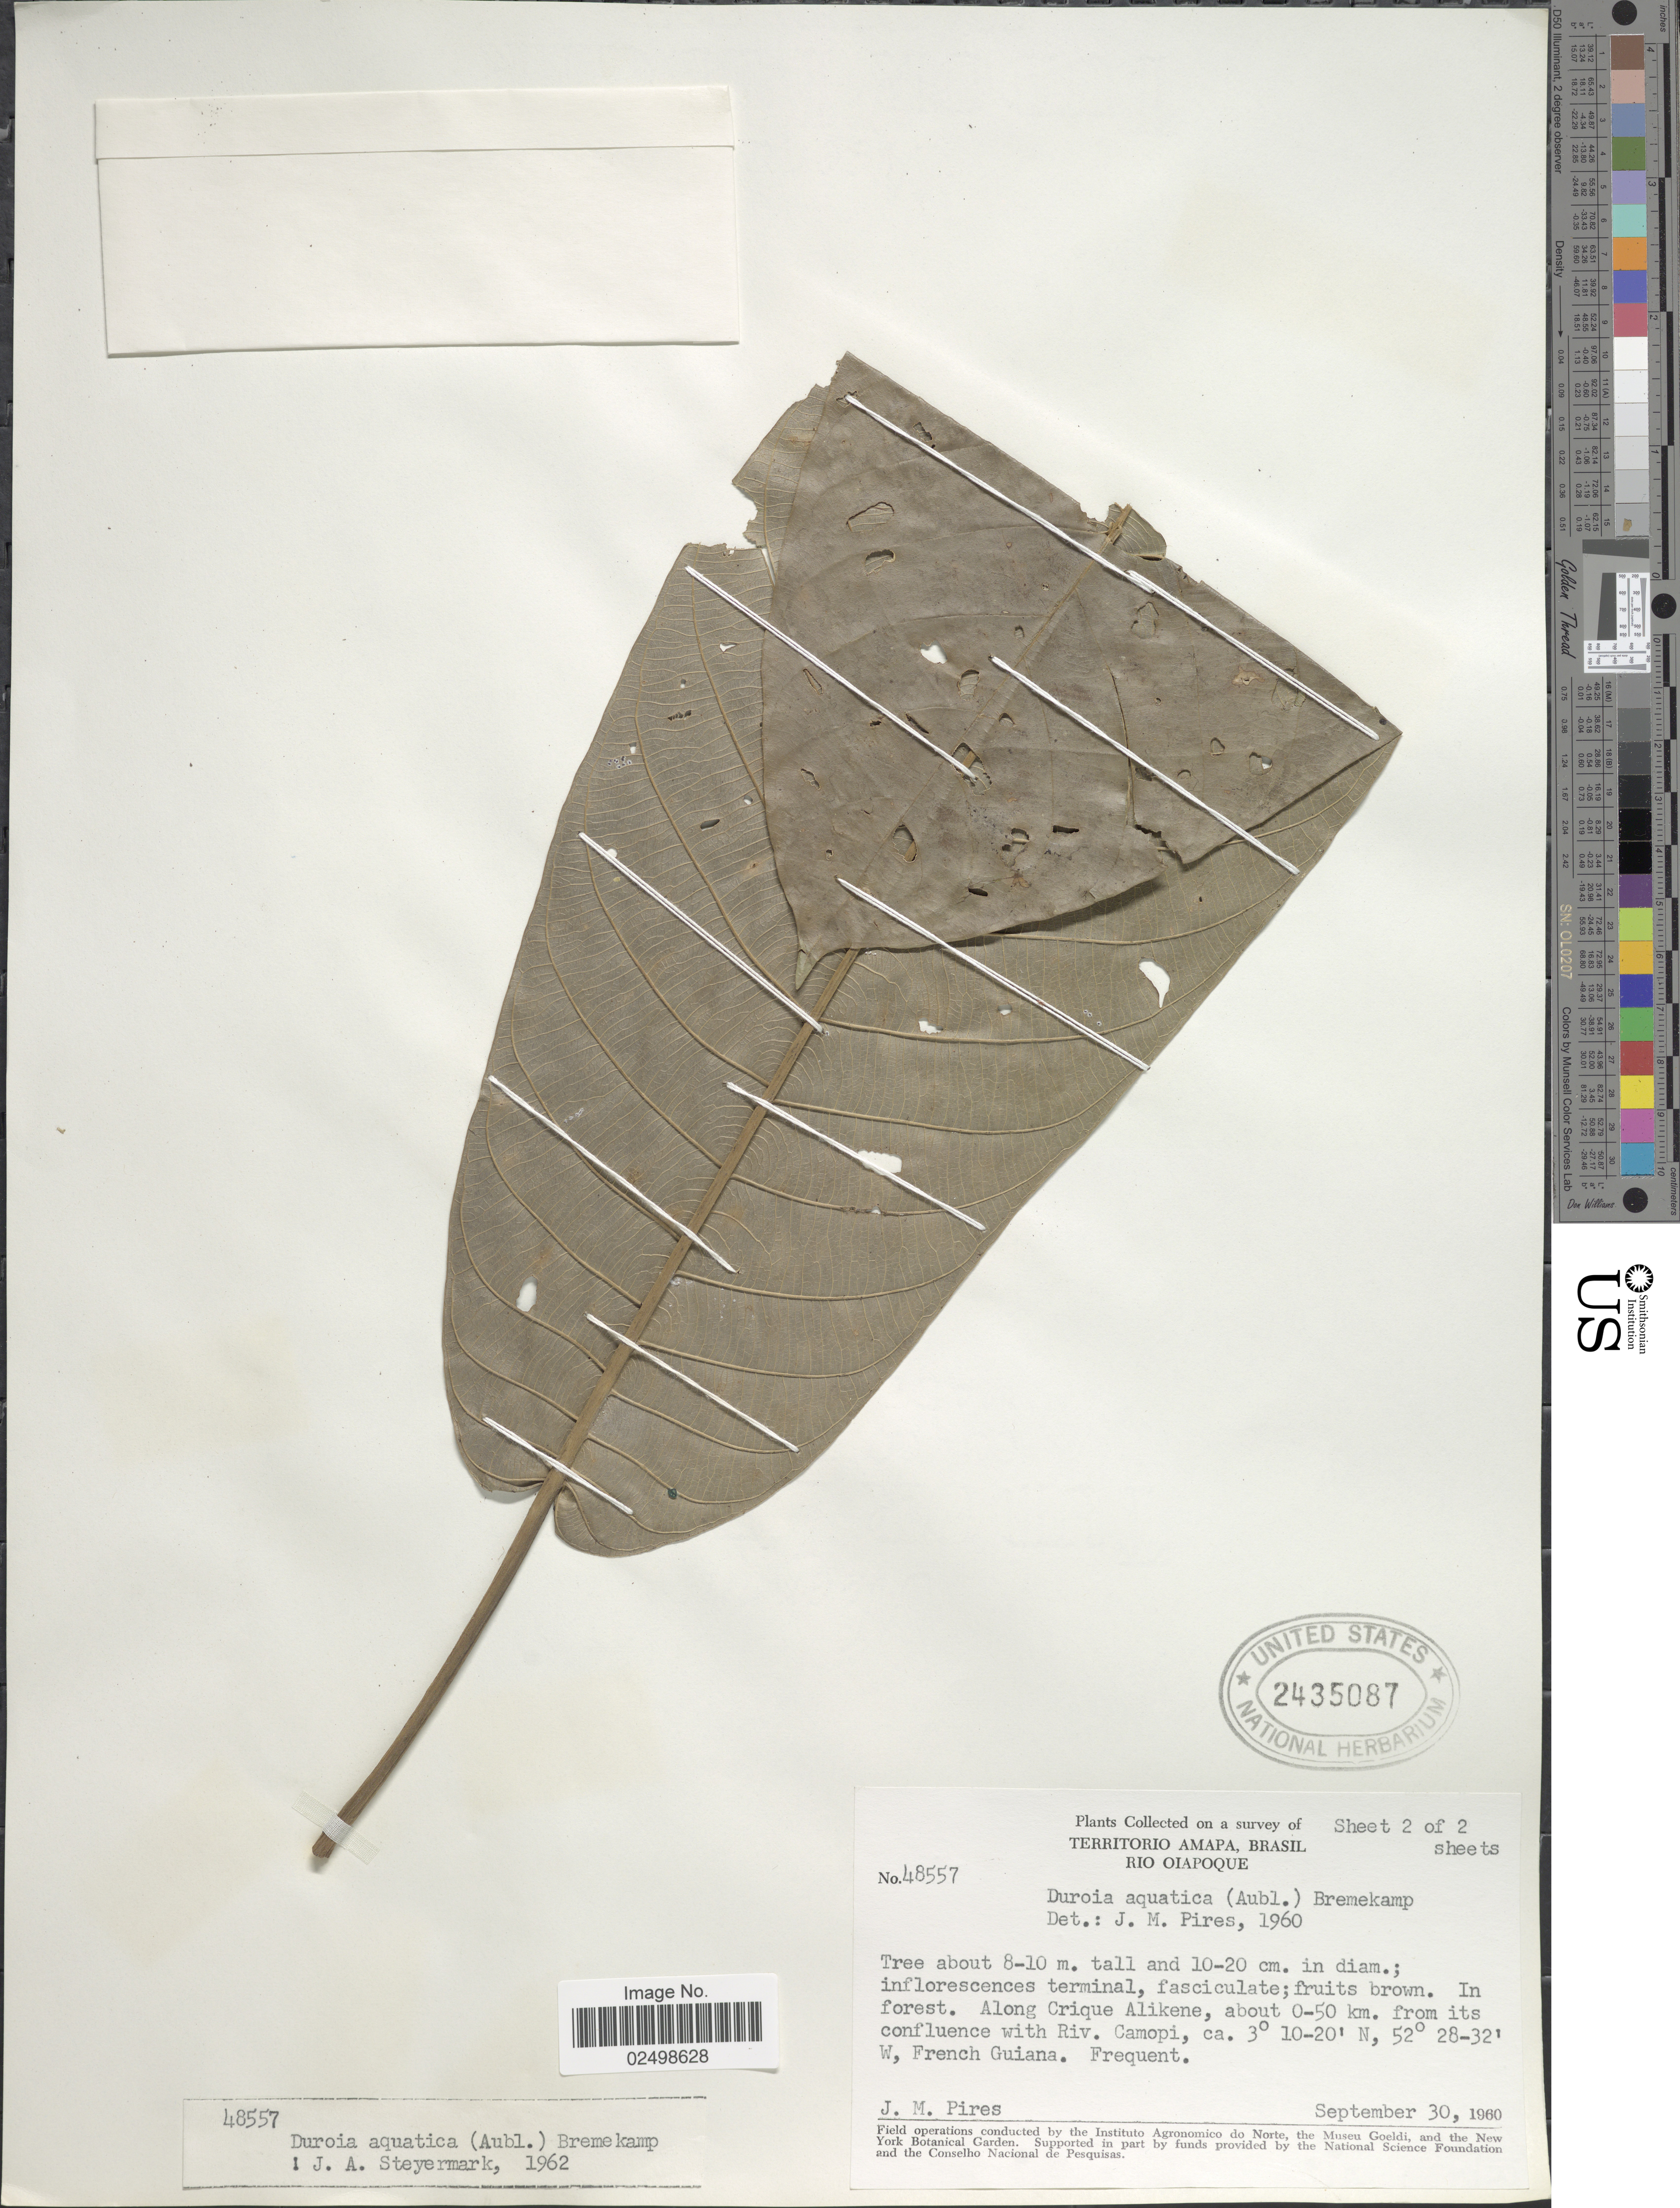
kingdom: Plantae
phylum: Tracheophyta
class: Magnoliopsida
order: Gentianales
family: Rubiaceae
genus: Duroia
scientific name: Duroia aquatica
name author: (Aubl.) Bremek.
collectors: J. M. Pires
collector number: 48557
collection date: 1960-09-30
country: French Guiana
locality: Along Crique Alikene, about 0-50 km. from its confluence with Riv. Camopi,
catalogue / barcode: US 2435087